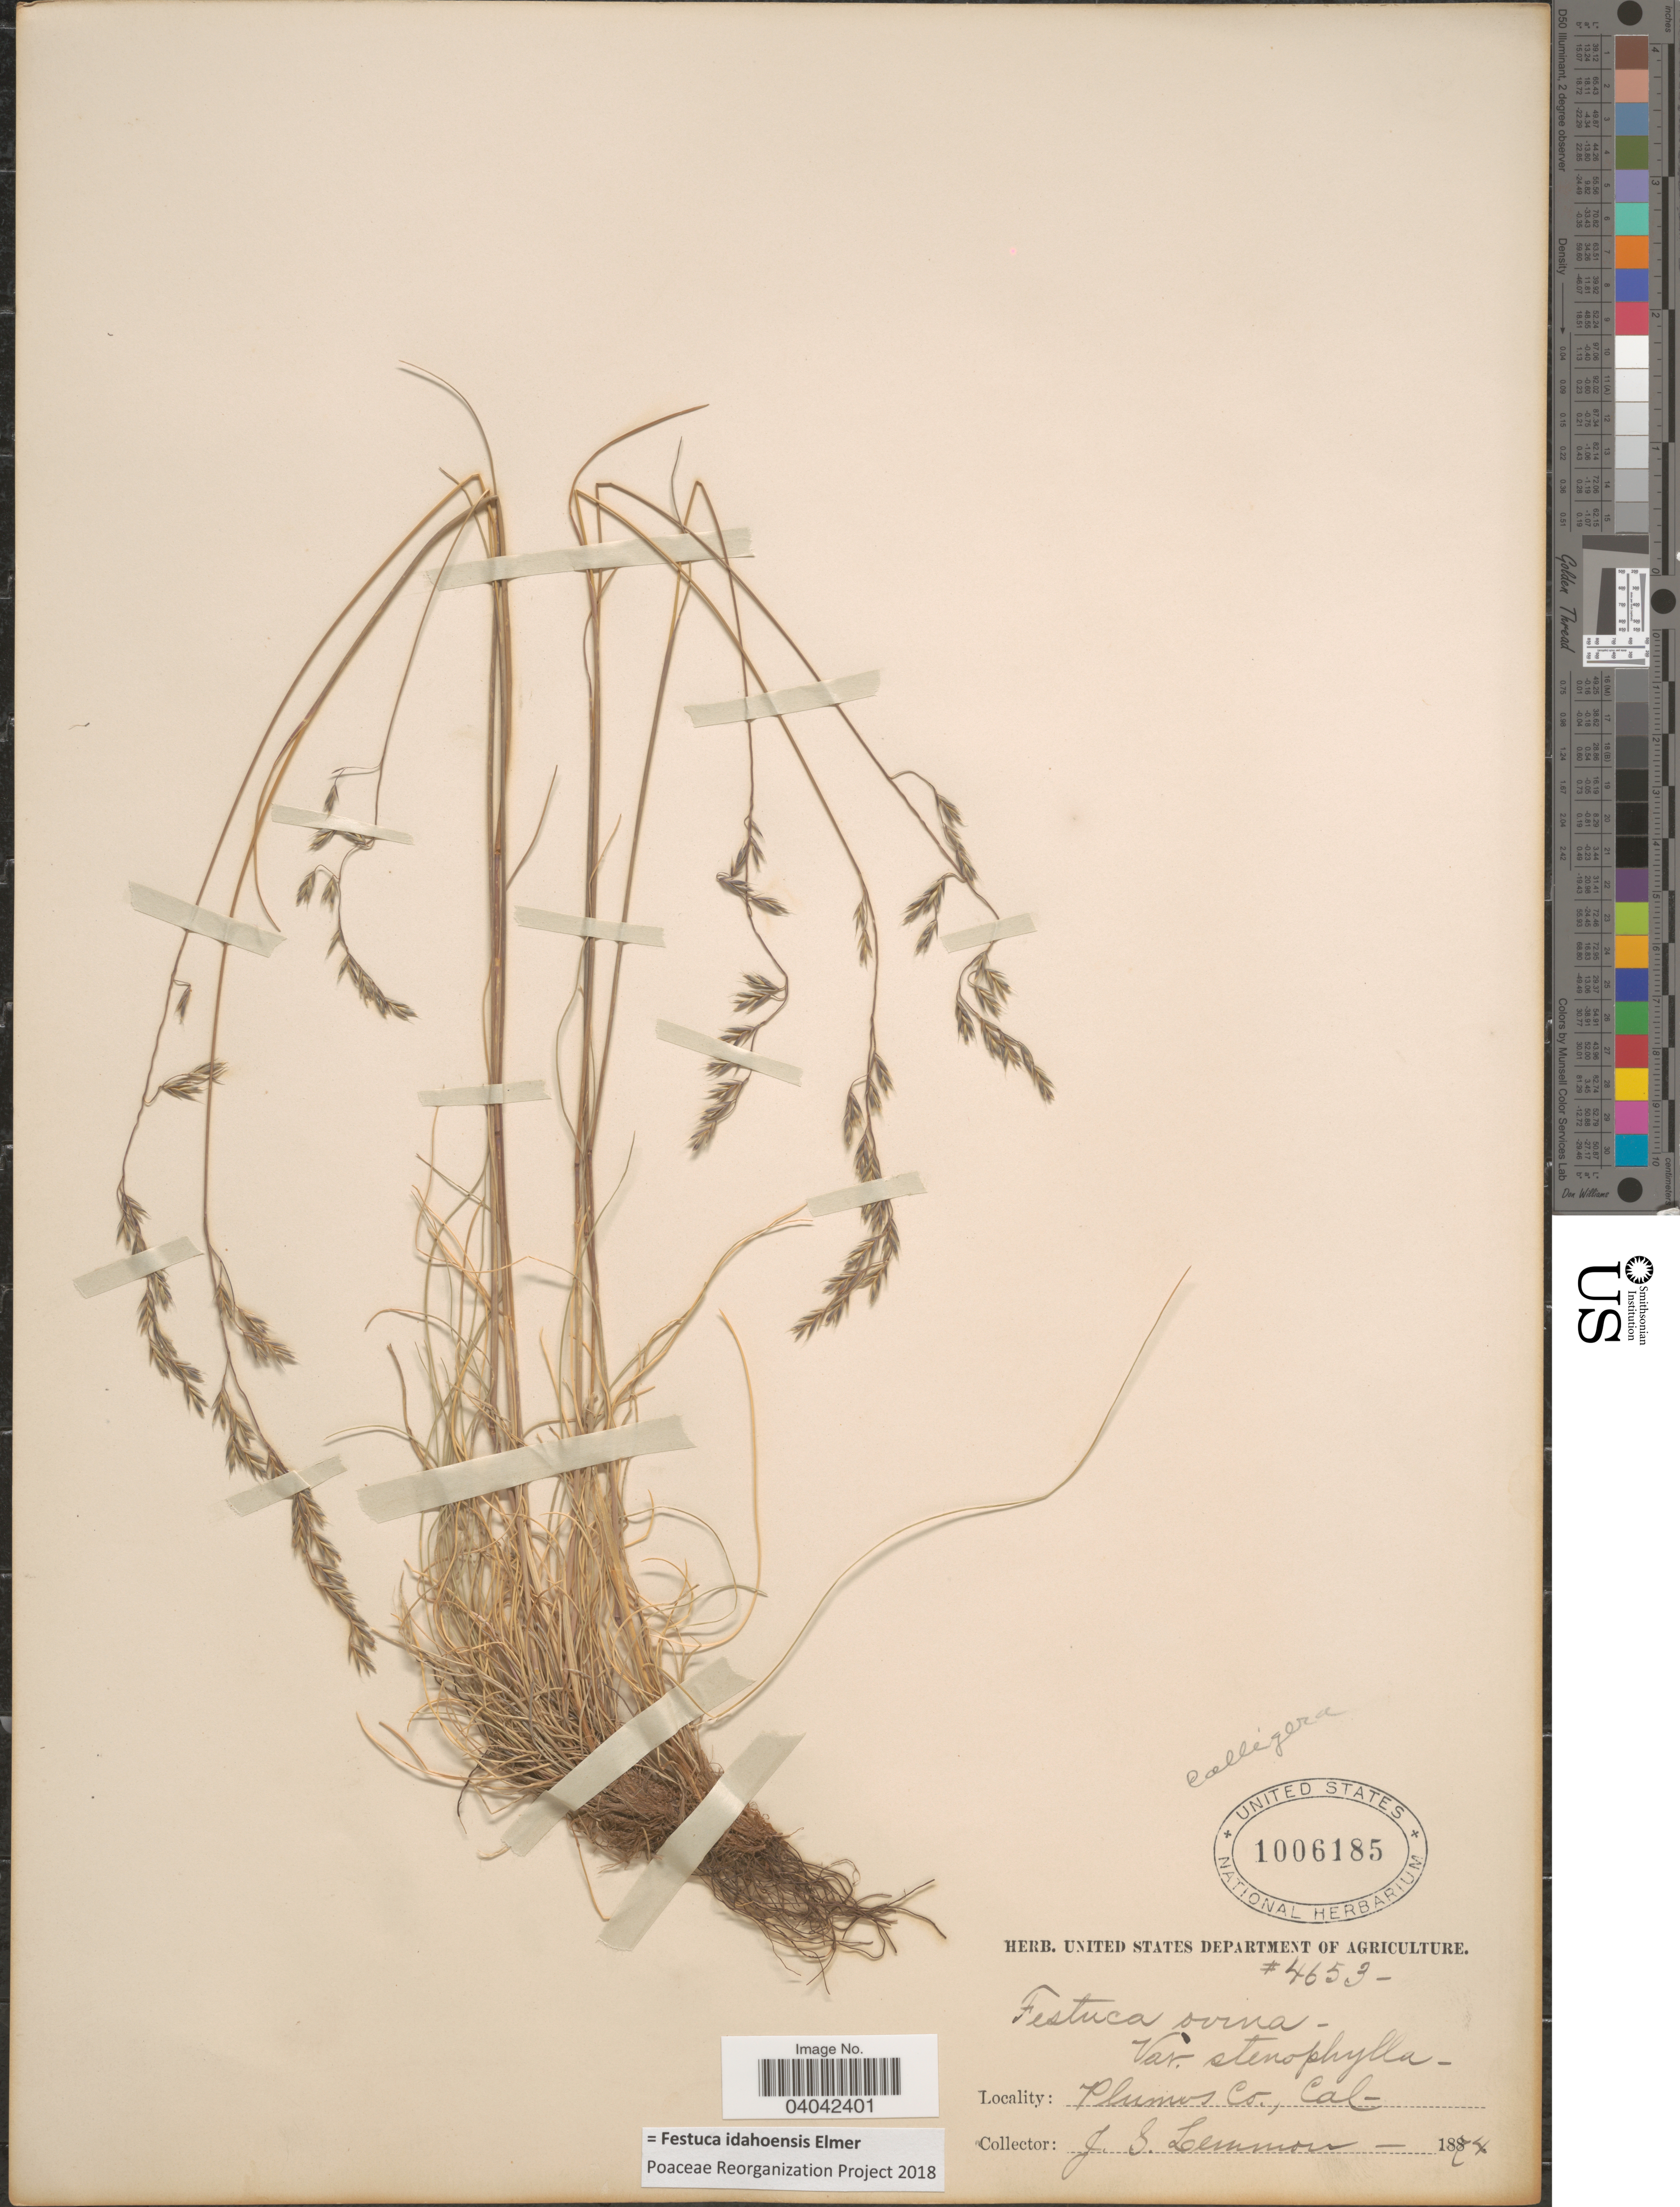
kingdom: Plantae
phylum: Tracheophyta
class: Liliopsida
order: Poales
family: Poaceae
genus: Festuca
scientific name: Festuca idahoensis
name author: Elmer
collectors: J. Lemmon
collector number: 4653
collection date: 1874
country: United States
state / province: California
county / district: Plumas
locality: Plumas Co.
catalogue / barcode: US 1006185